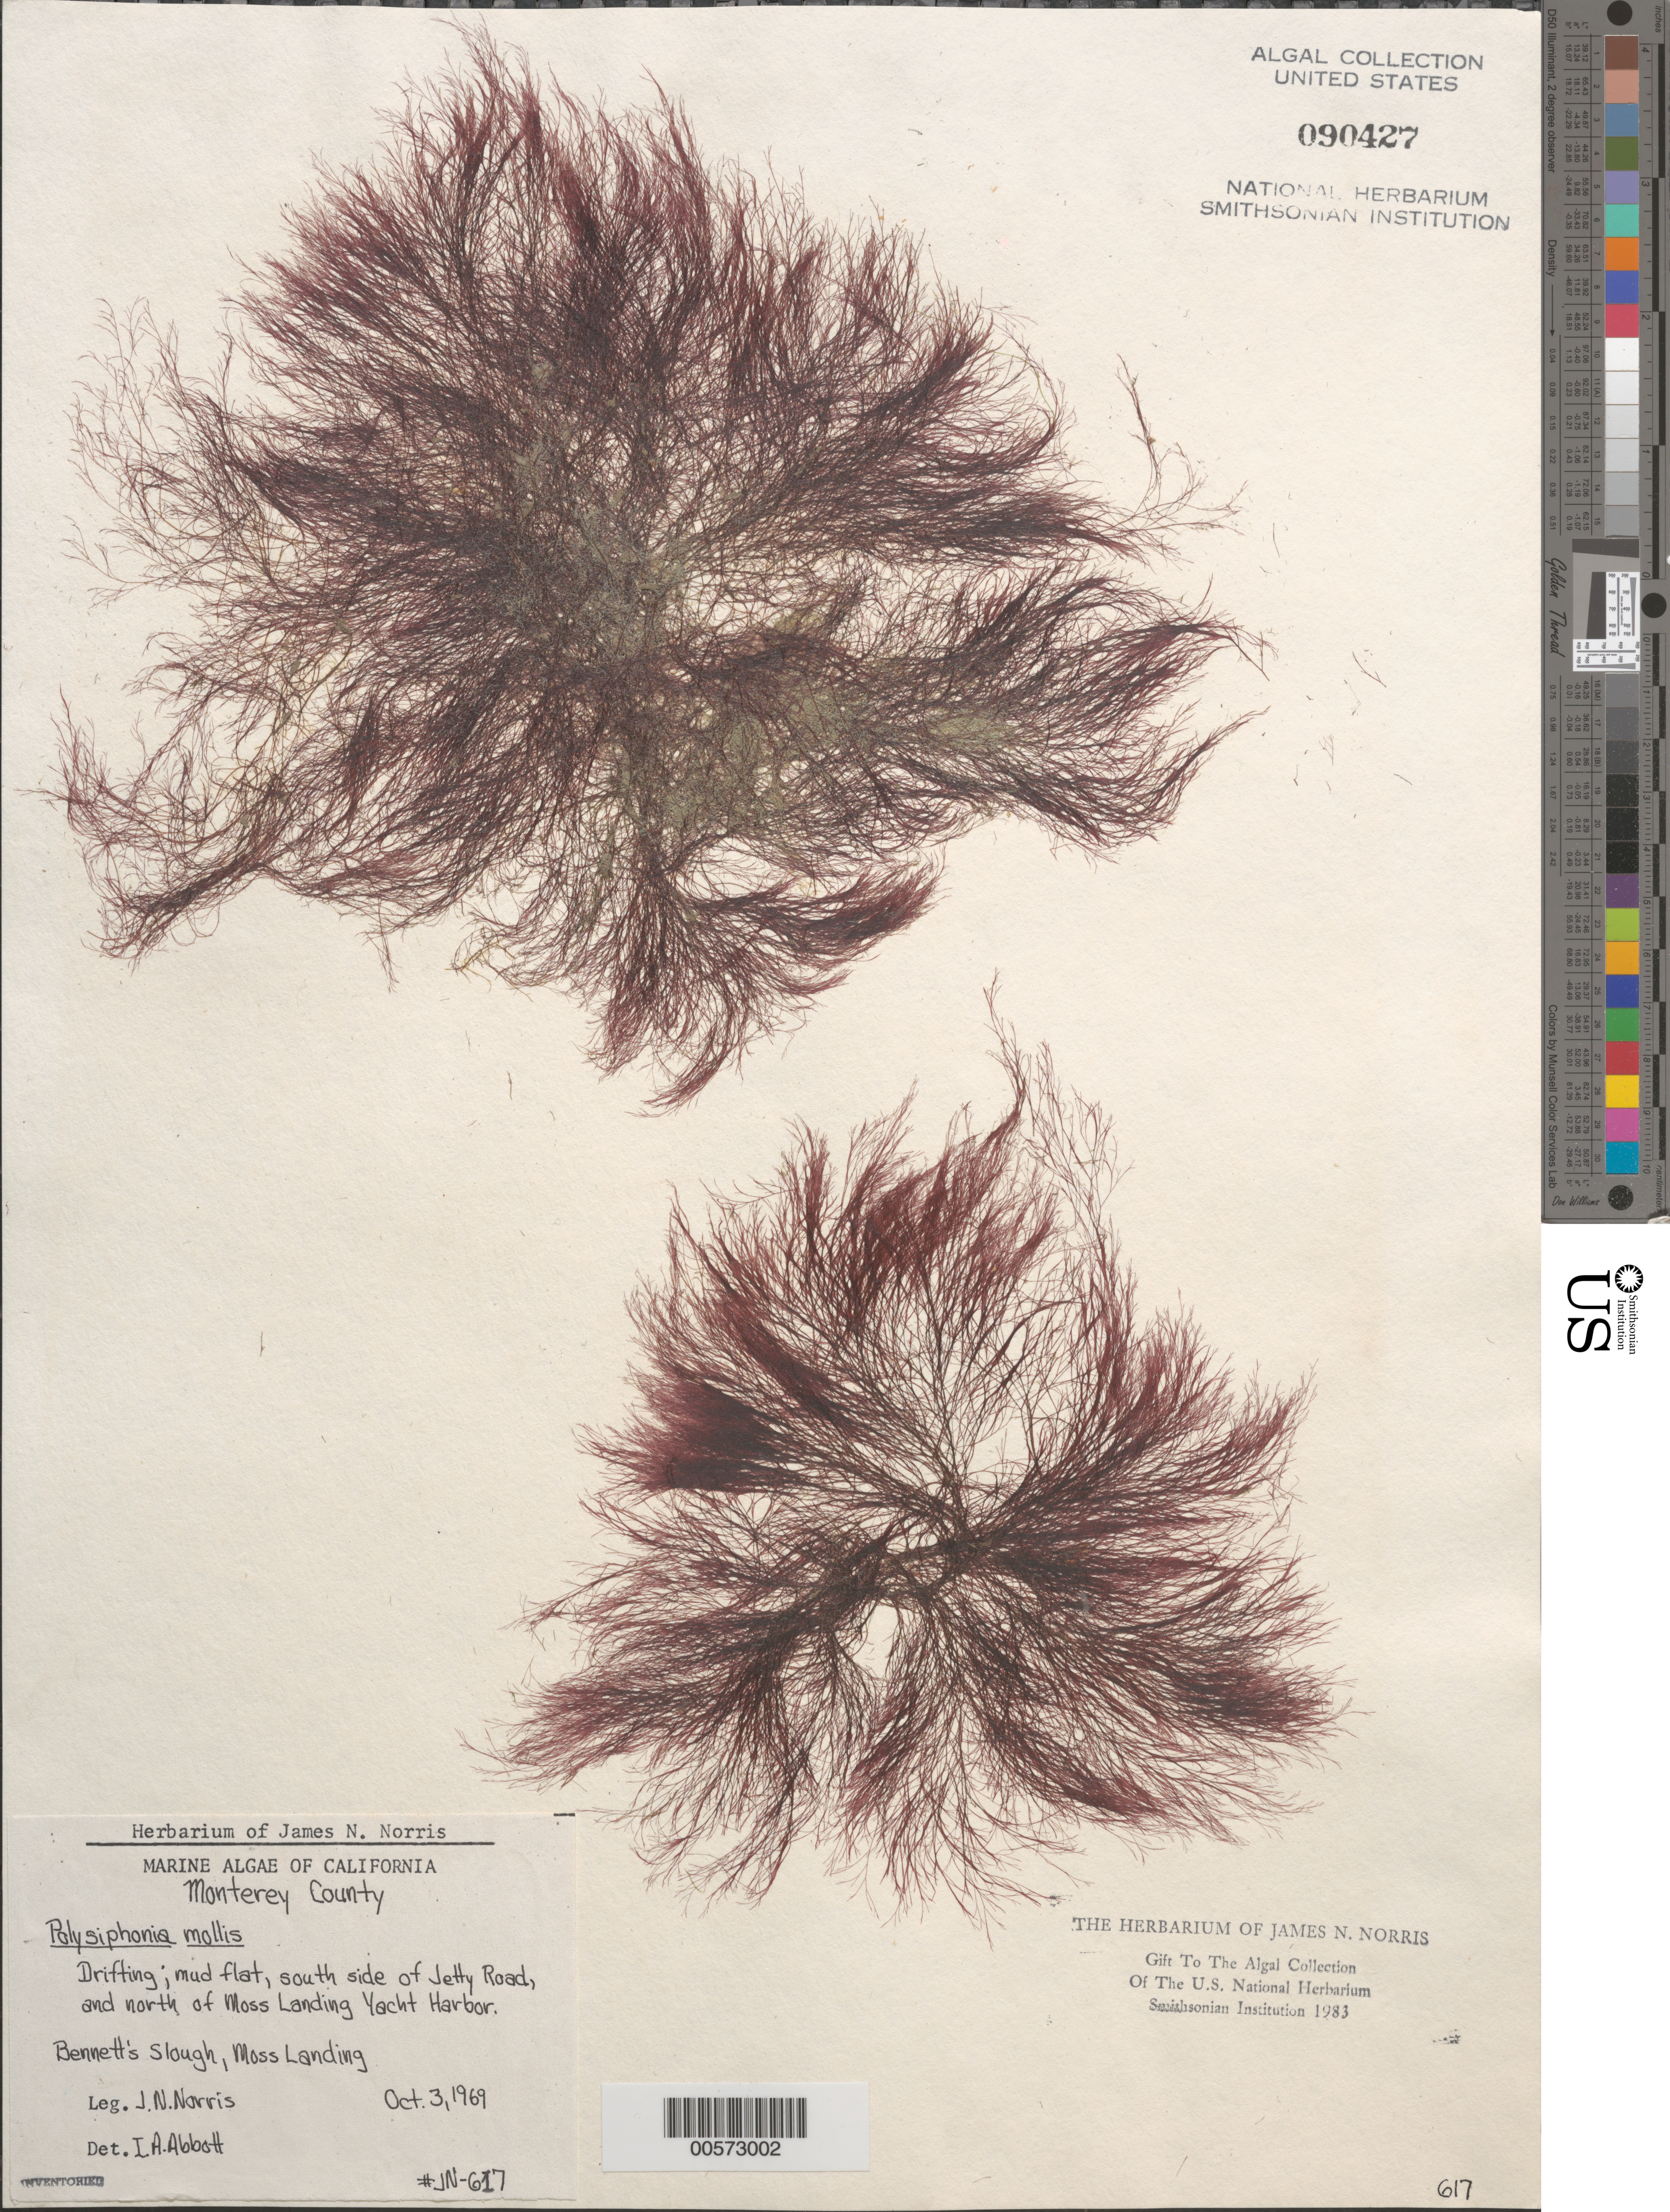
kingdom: Plantae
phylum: Rhodophyta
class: Florideophyceae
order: Ceramiales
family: Rhodomelaceae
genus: Polysiphonia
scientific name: Polysiphonia mollis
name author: Hook. f. & Harv.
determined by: Abbott, Isabella A.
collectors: J. N. Norris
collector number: JN-617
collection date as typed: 03 Oct 1969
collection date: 1969-10-03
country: United States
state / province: California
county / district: Monterey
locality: Bennett Slough, Moss Landing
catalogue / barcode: US 90427